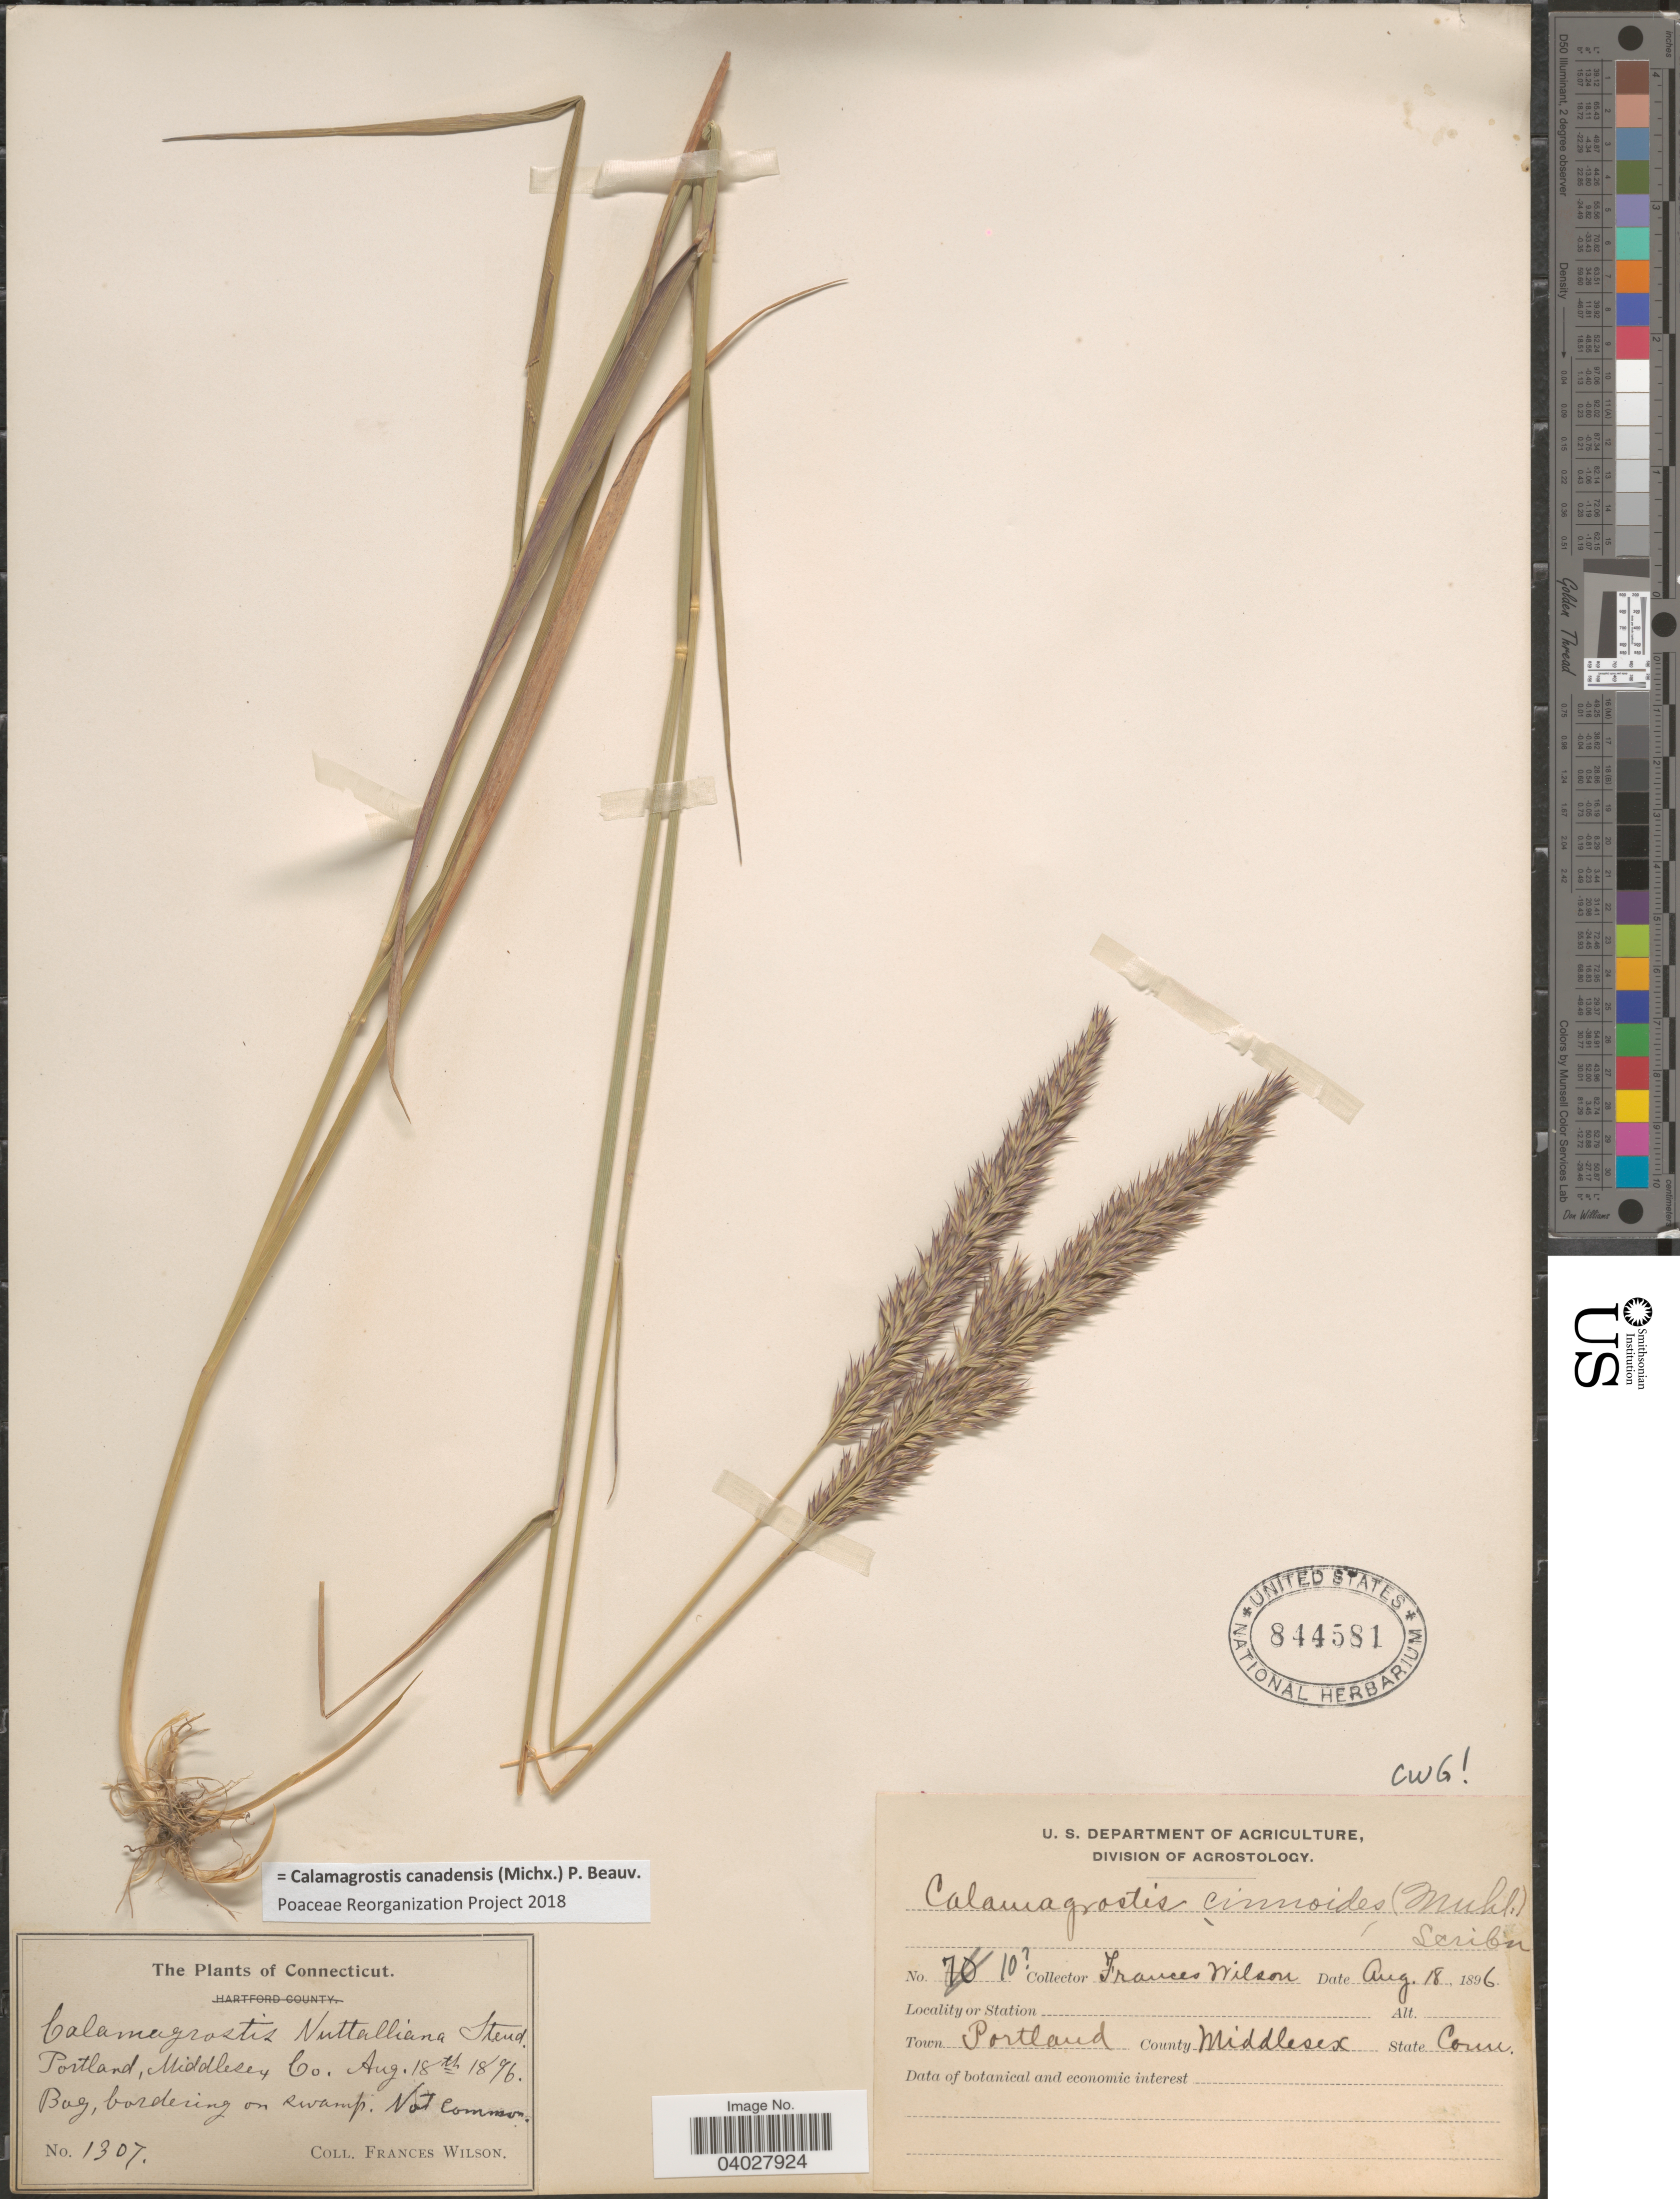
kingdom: Plantae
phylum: Tracheophyta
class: Liliopsida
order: Poales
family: Poaceae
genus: Calamagrostis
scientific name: Calamagrostis canadensis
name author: (Michx.) P. Beauv.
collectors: F. D. Wilson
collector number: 1307/10?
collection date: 1896-08-18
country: United States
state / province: Connecticut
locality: Town Portland. County Middlesex.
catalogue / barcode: US 844581